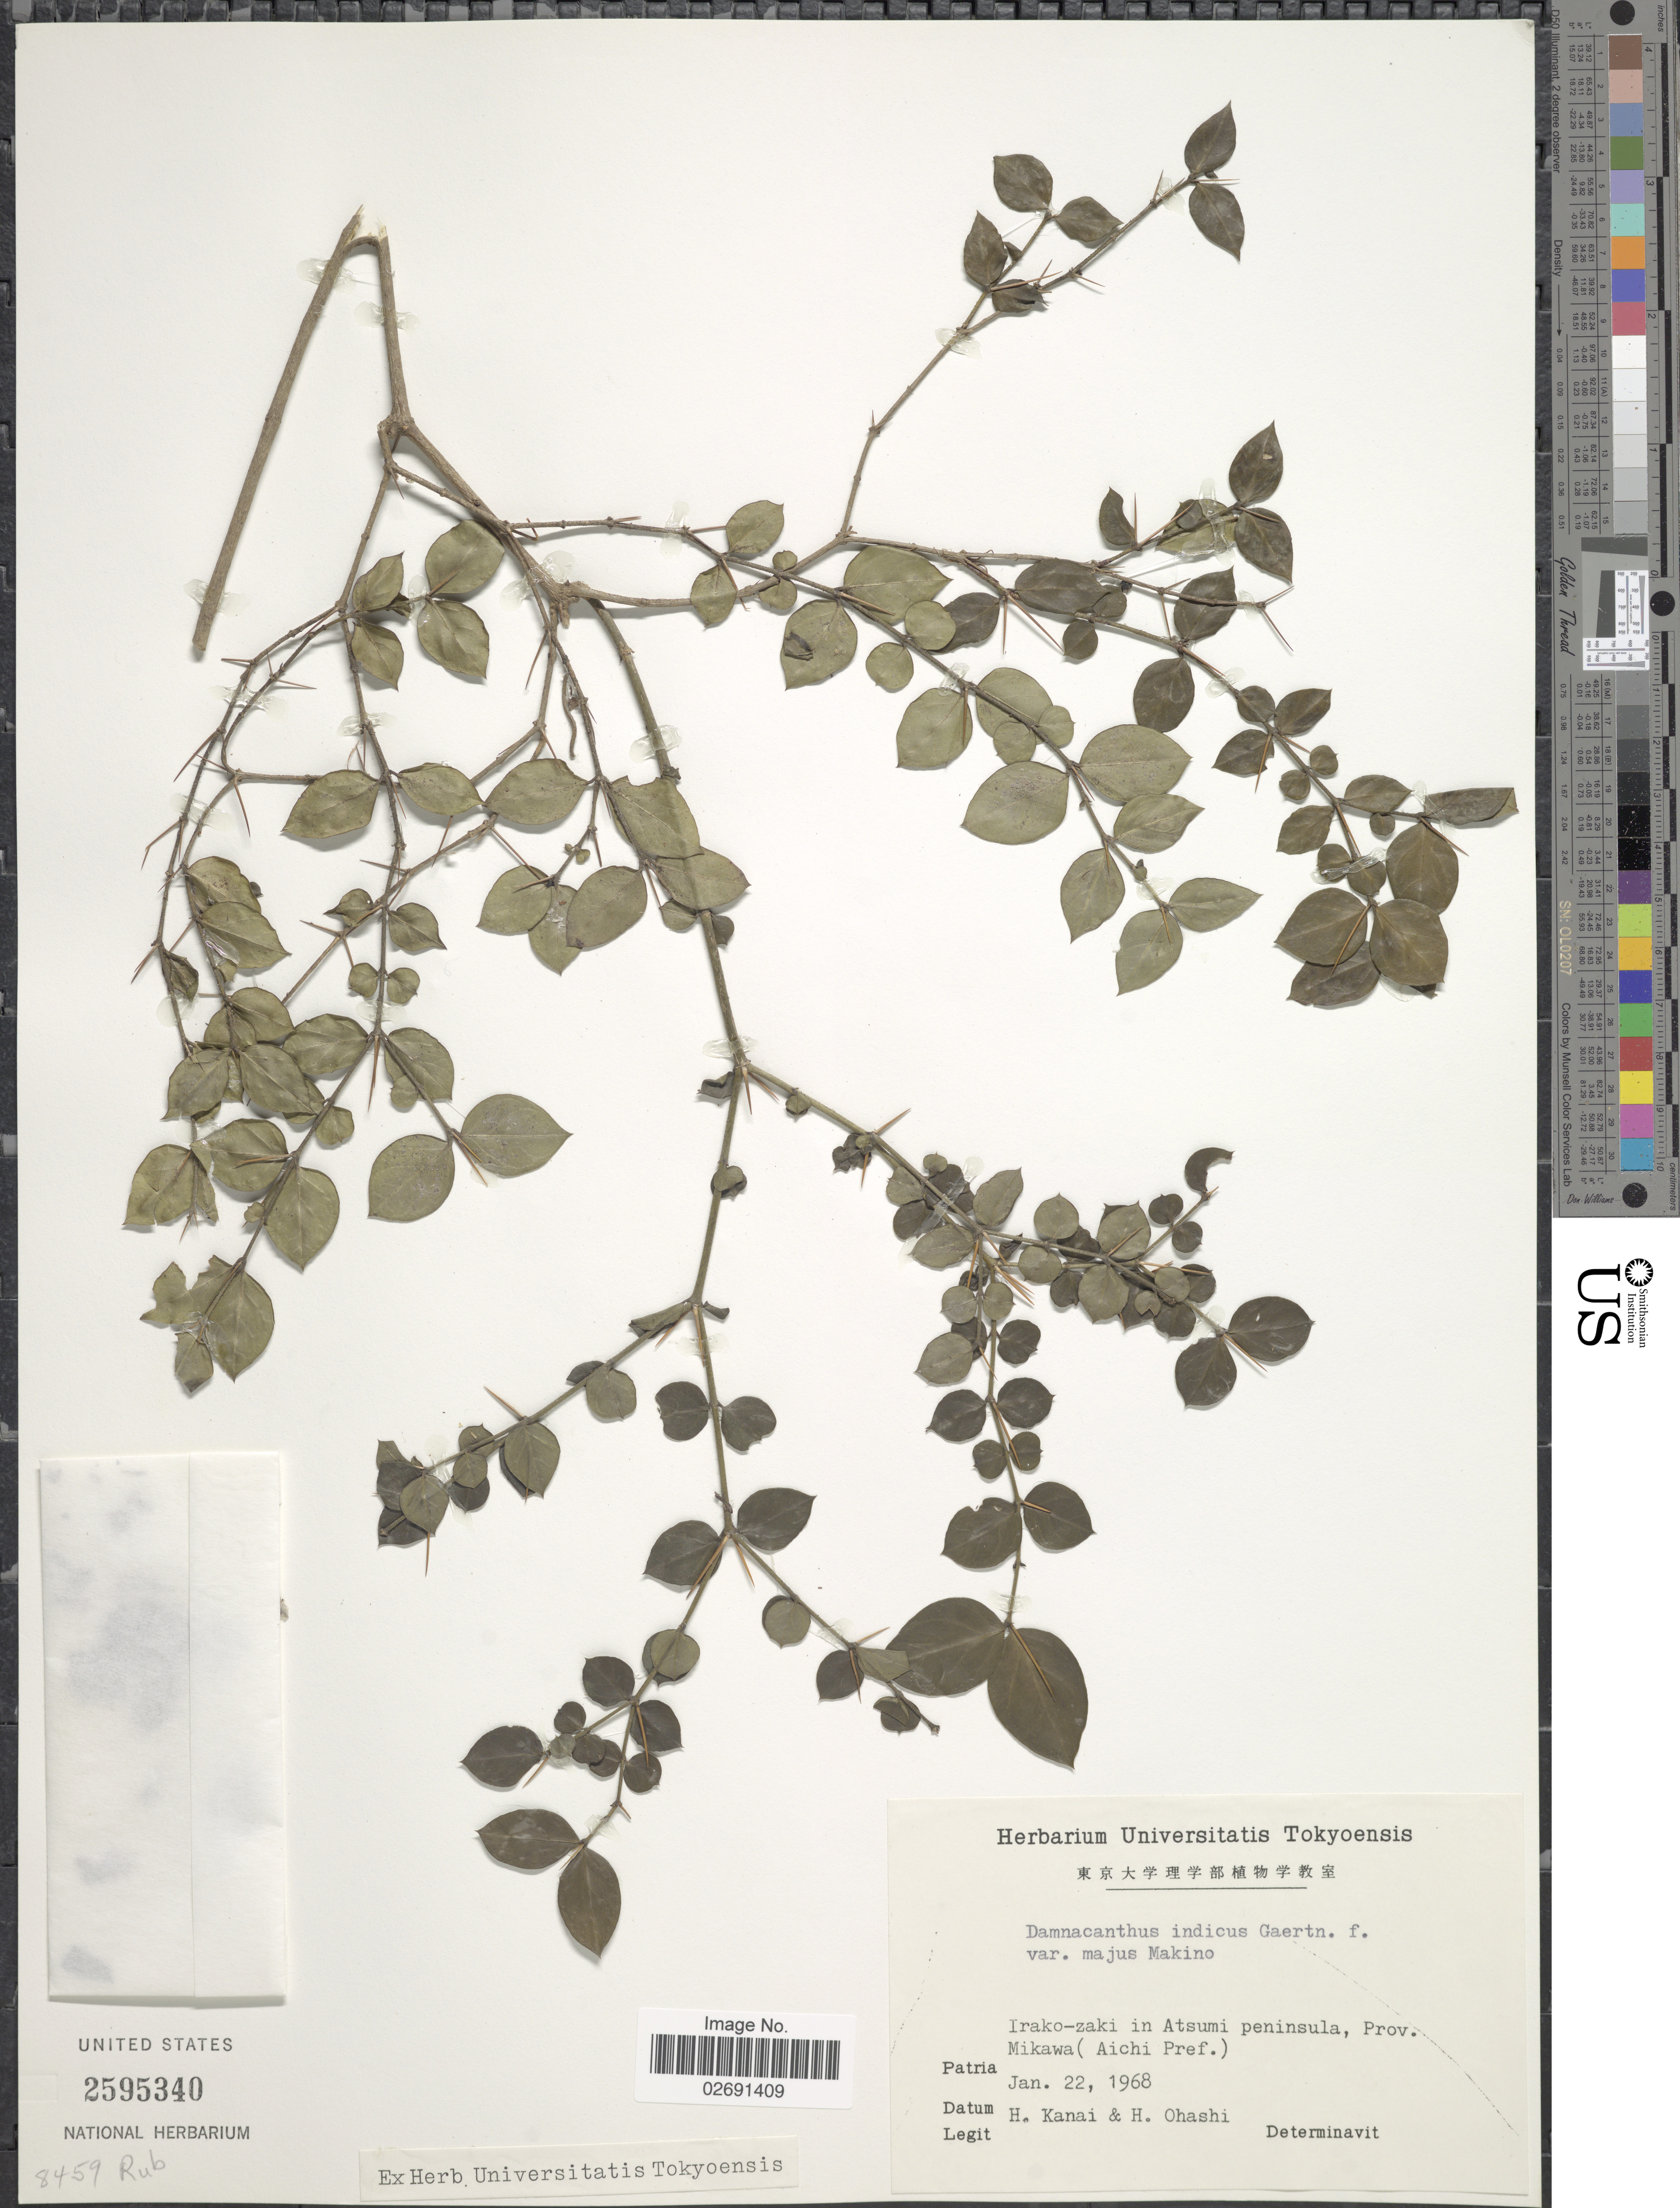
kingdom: Plantae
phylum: Tracheophyta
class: Magnoliopsida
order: Gentianales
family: Rubiaceae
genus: Damnacanthus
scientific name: Damnacanthus indicus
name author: L. f.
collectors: H. Kanai & H. Ohashi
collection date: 1968-01-22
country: Japan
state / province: Aiti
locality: Irako-zaki in Atsumi peninsula, Prov. Mikawa (Aichi Pref.)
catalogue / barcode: US 2595340